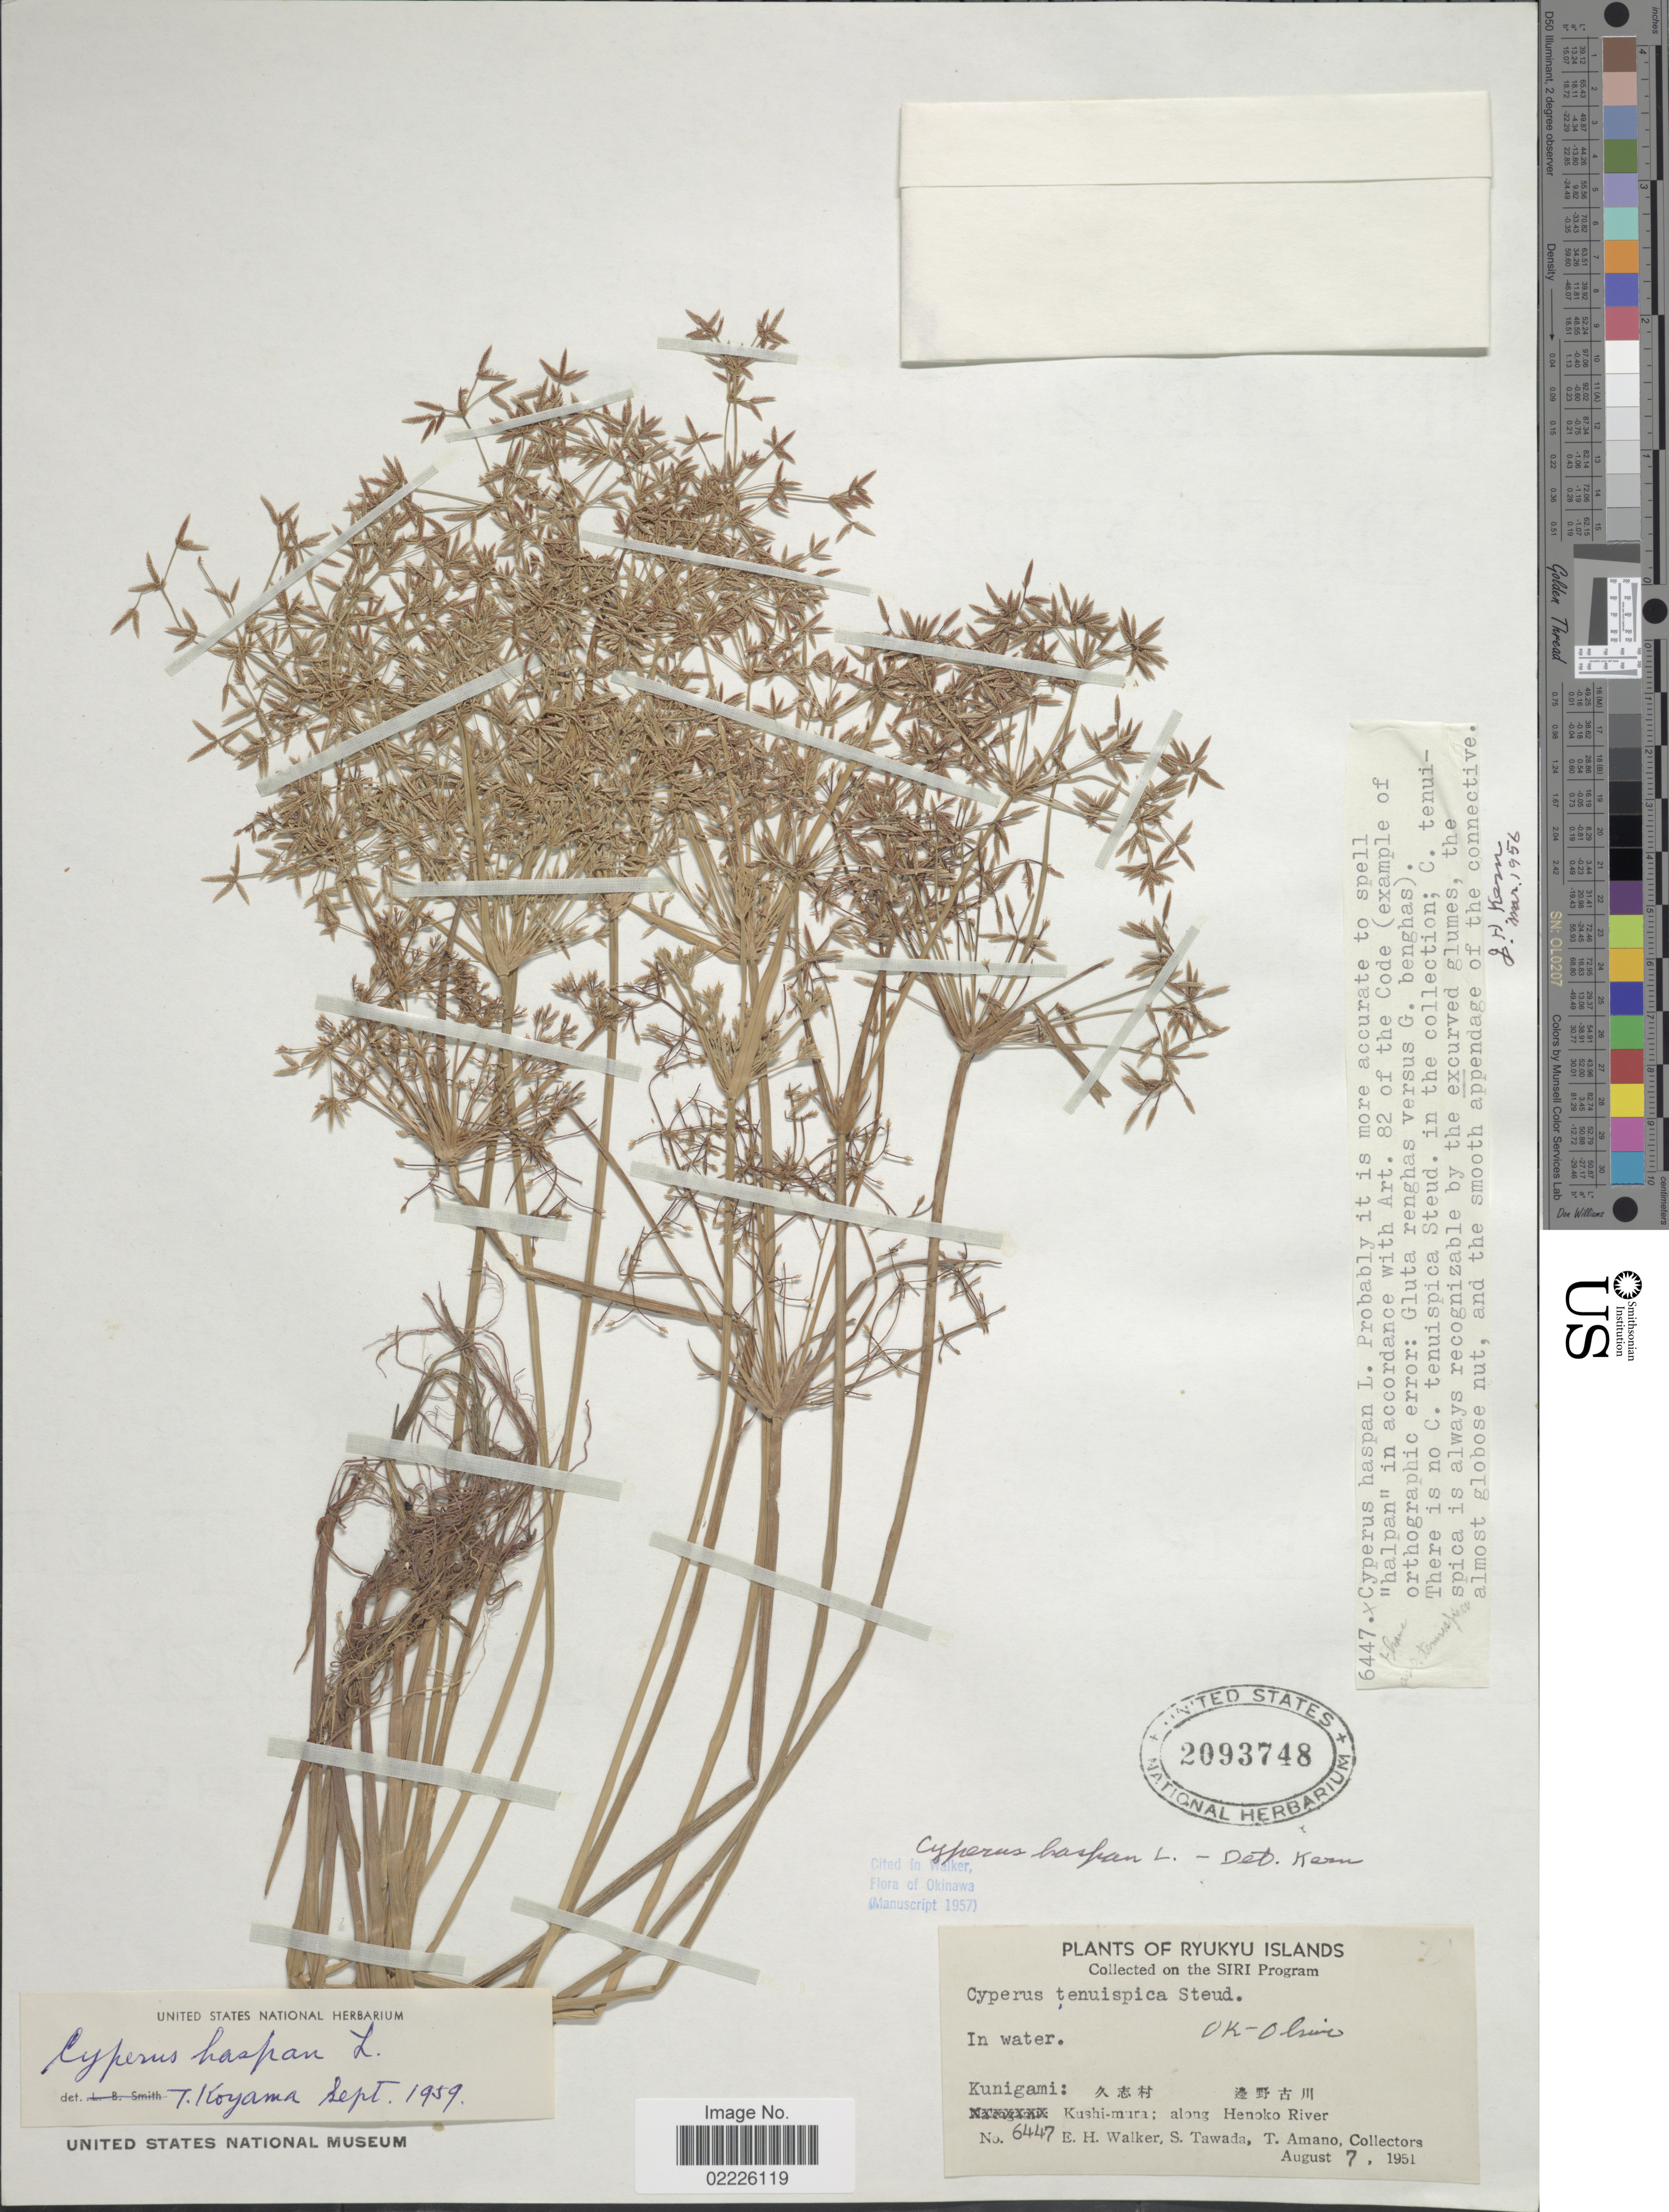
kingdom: Plantae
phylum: Tracheophyta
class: Liliopsida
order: Poales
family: Cyperaceae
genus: Cyperus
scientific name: Cyperus haspan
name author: L.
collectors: E. H. Walker, S. Tawada & T. Amano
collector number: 6447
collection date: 1951-08-07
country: Japan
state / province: Okinawa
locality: Ryukyu Islands, Kunigami, Kushi-mara: along Henoko River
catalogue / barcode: US 2093748